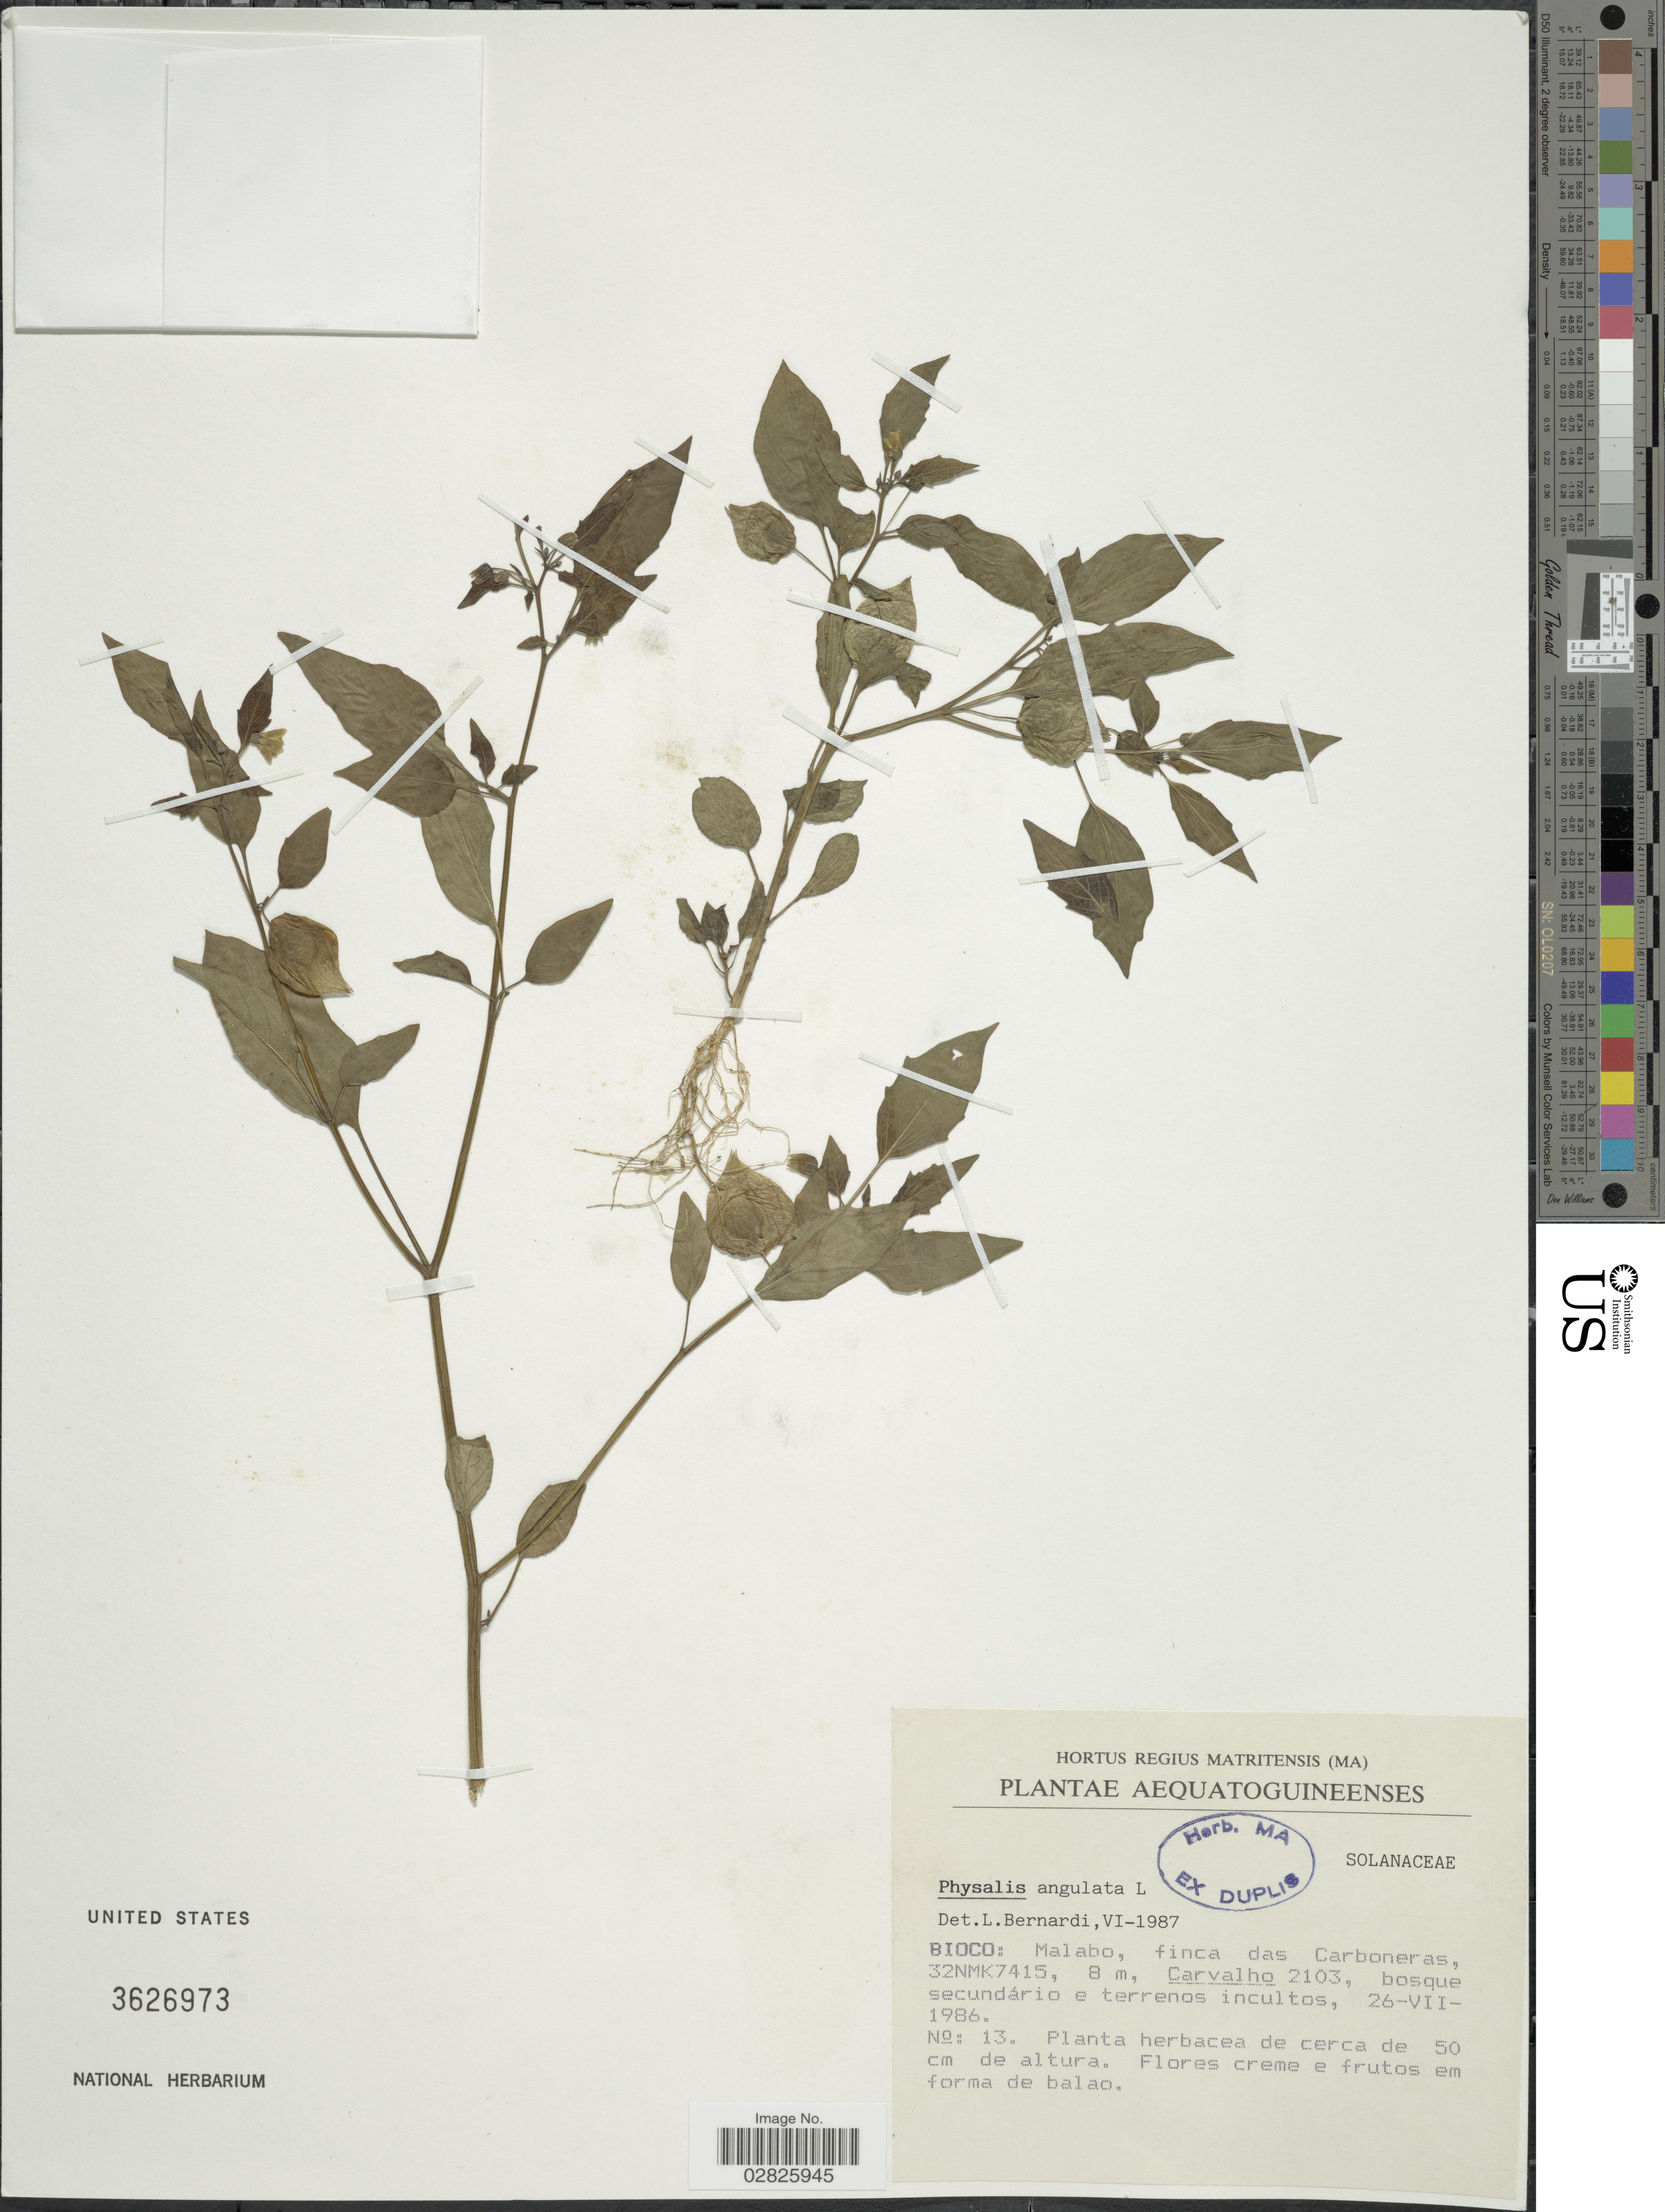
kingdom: Plantae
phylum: Tracheophyta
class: Magnoliopsida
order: Solanales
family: Solanaceae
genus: Physalis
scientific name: Physalis angulata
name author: L.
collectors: Carvalho, --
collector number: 2103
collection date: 1986-07-26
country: Equatorial Guinea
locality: Aequatoguineenses. Bioco: Malabo, finca das Carboneras, 32NMK7415.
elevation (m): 8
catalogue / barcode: US 3626973